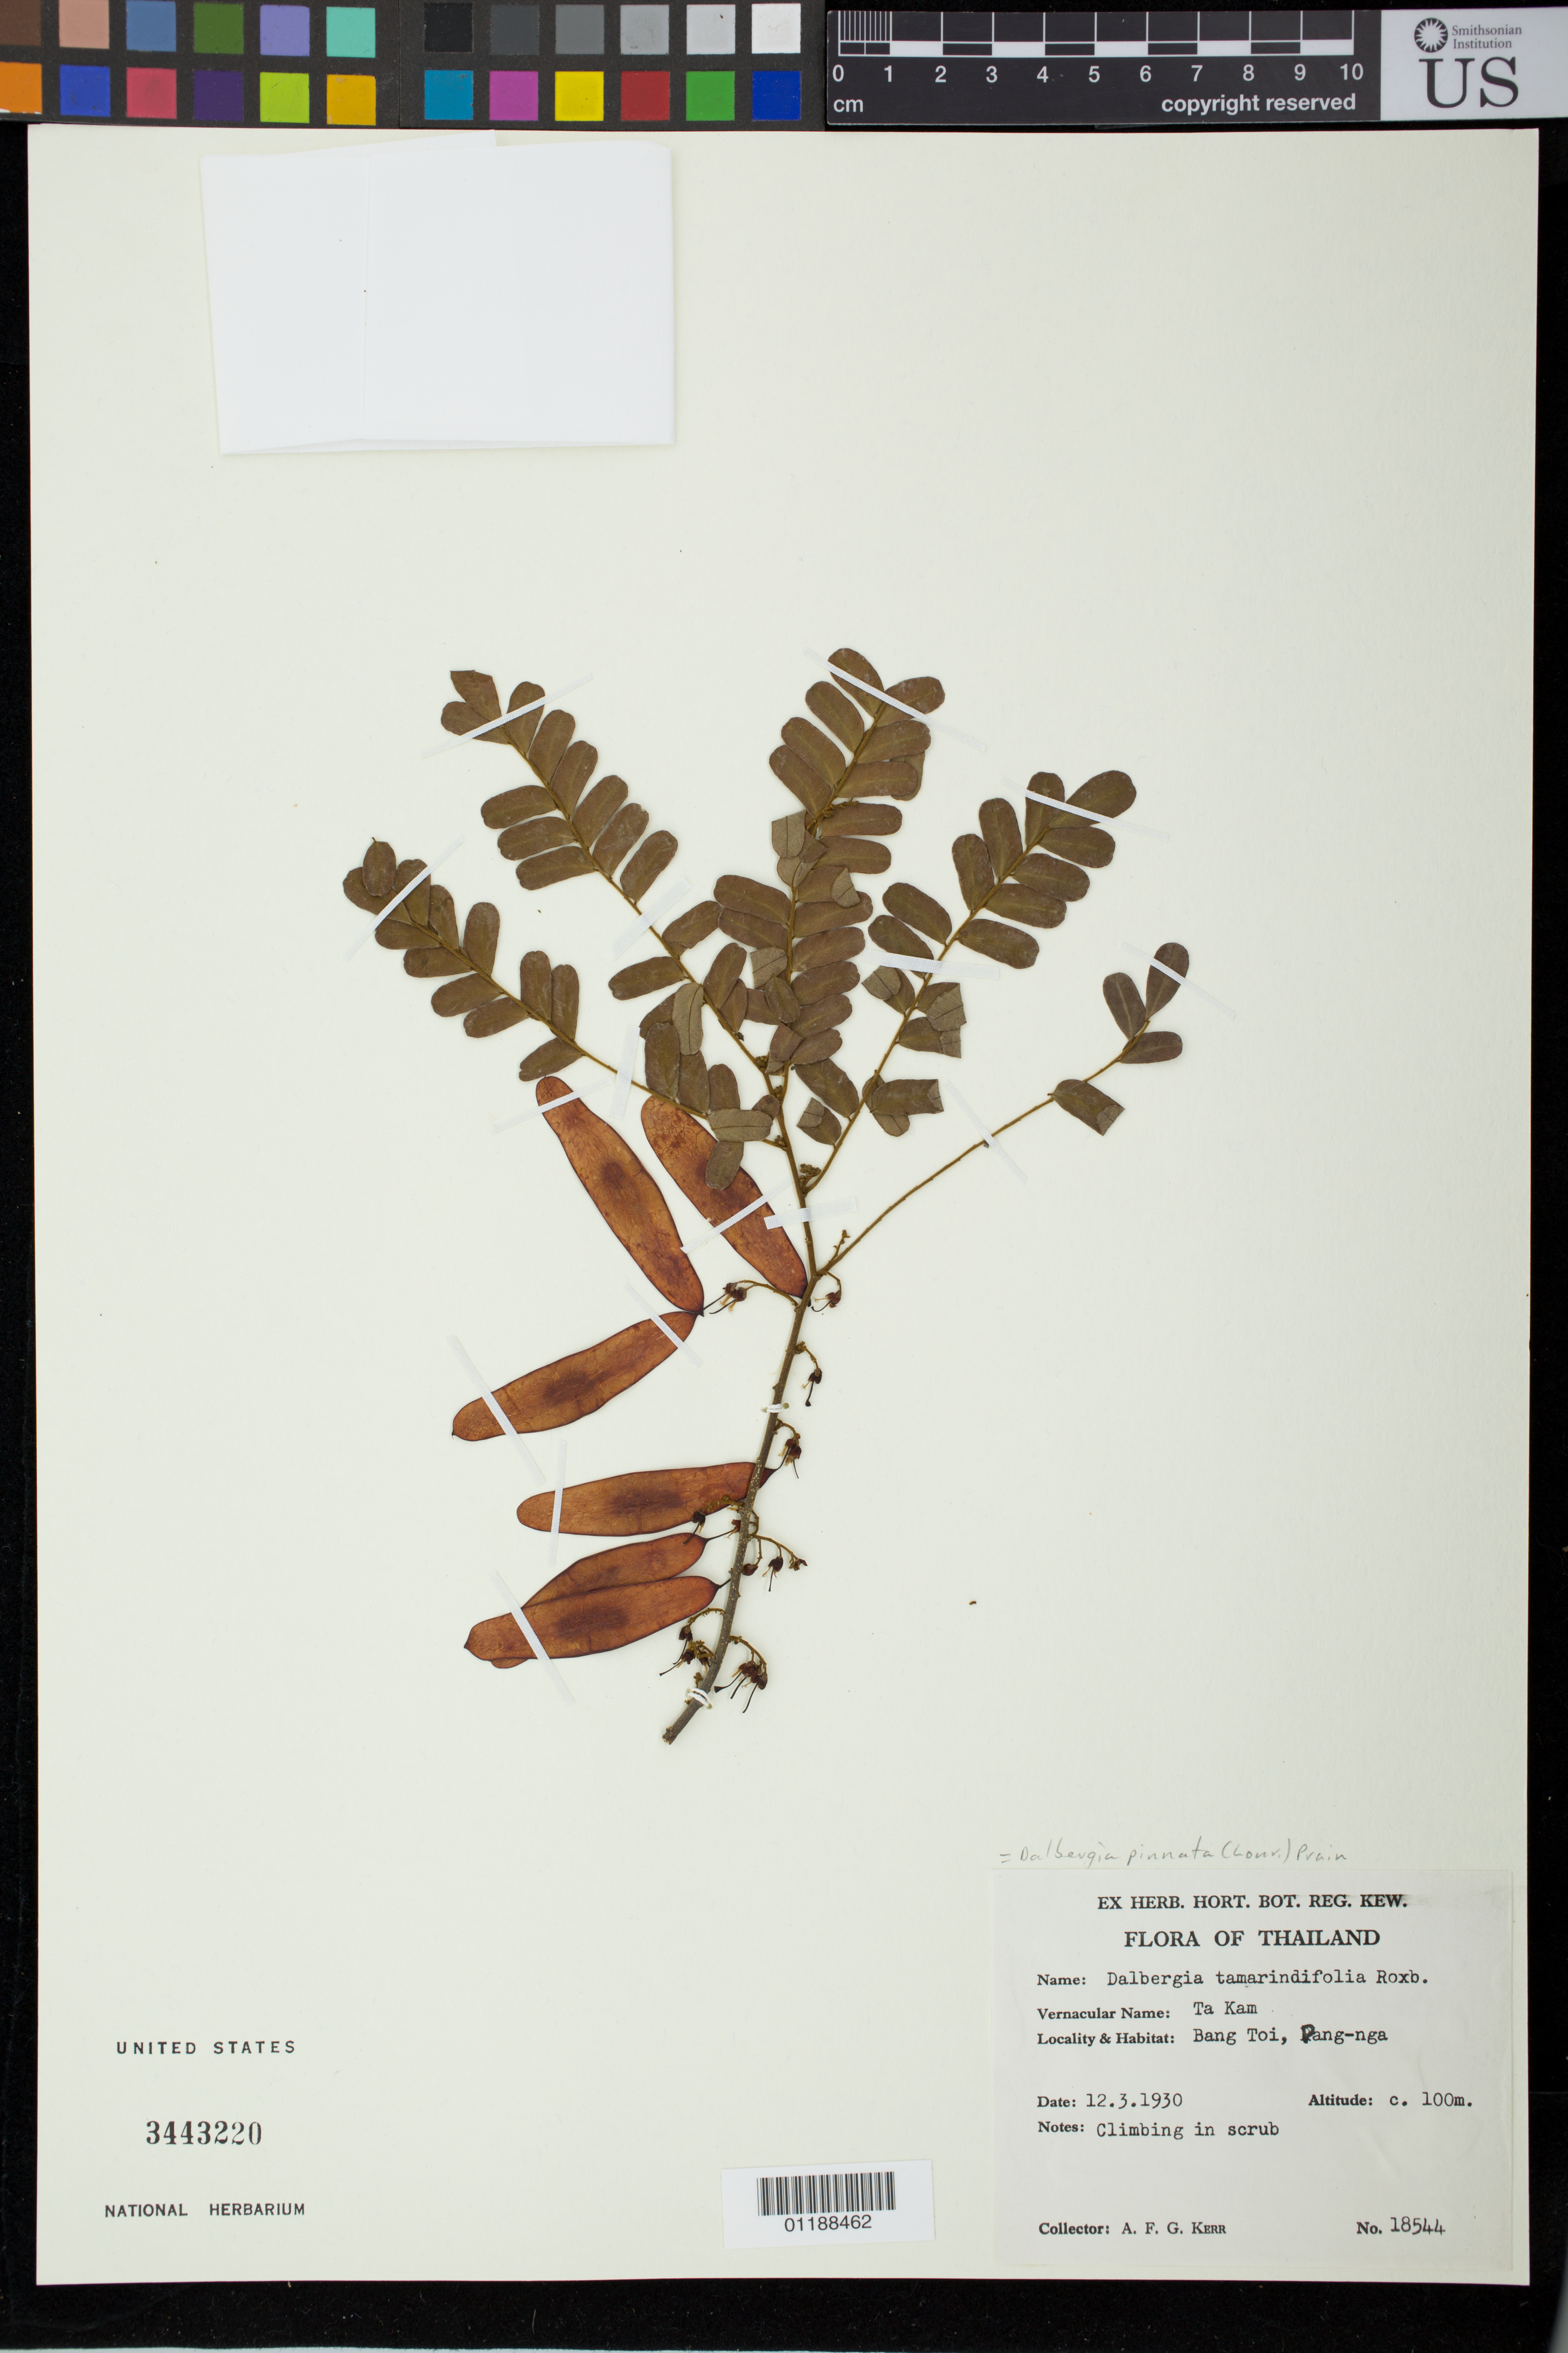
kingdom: Plantae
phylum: Tracheophyta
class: Magnoliopsida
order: Fabales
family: Fabaceae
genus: Dalbergia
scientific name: Dalbergia pinnata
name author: (Lour.) Prain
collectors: A. F. G. Kerr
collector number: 18544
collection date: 1930-03-12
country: Thailand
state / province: Phang Nga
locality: Bang Toi, Pang-nga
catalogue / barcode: US 3443220